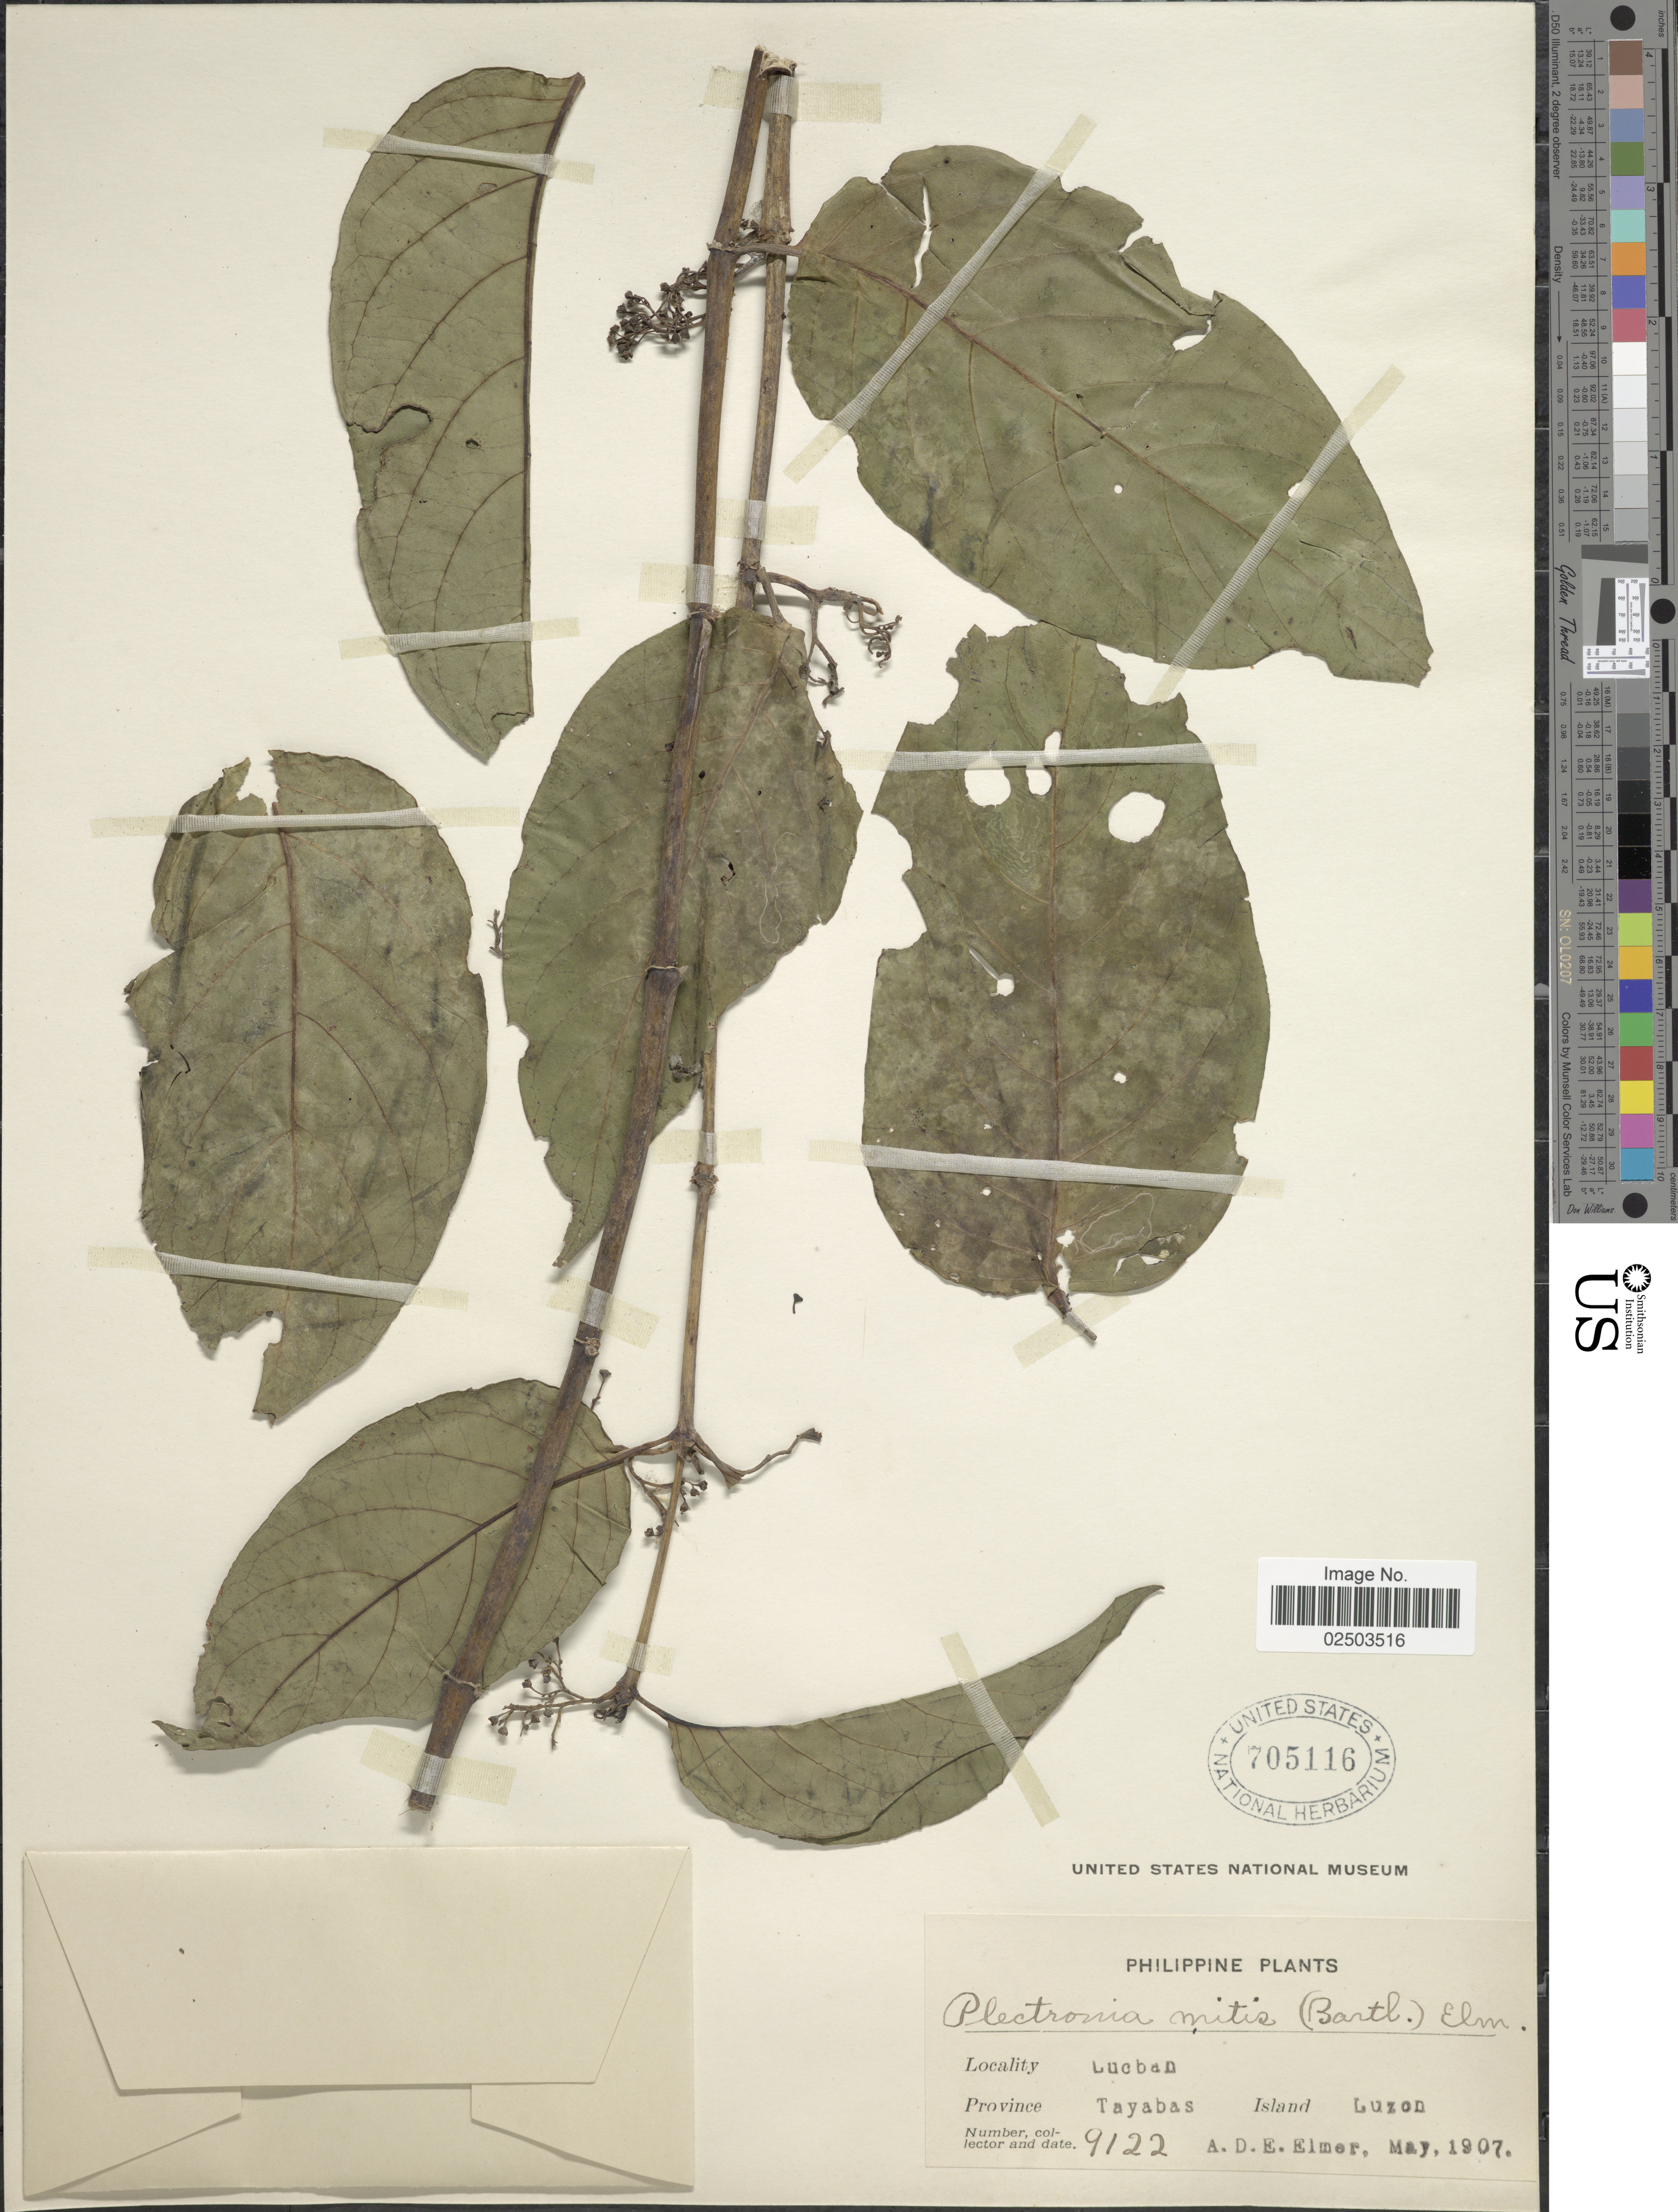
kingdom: Plantae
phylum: Tracheophyta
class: Magnoliopsida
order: Gentianales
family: Rubiaceae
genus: Canthium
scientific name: Canthium monstrosum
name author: (A. Rich.) Merr.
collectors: A. D. E. Elmer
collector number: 9122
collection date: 1907-05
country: Philippines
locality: Lucban, Province Tayabas Island, Luzon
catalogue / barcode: US 705116